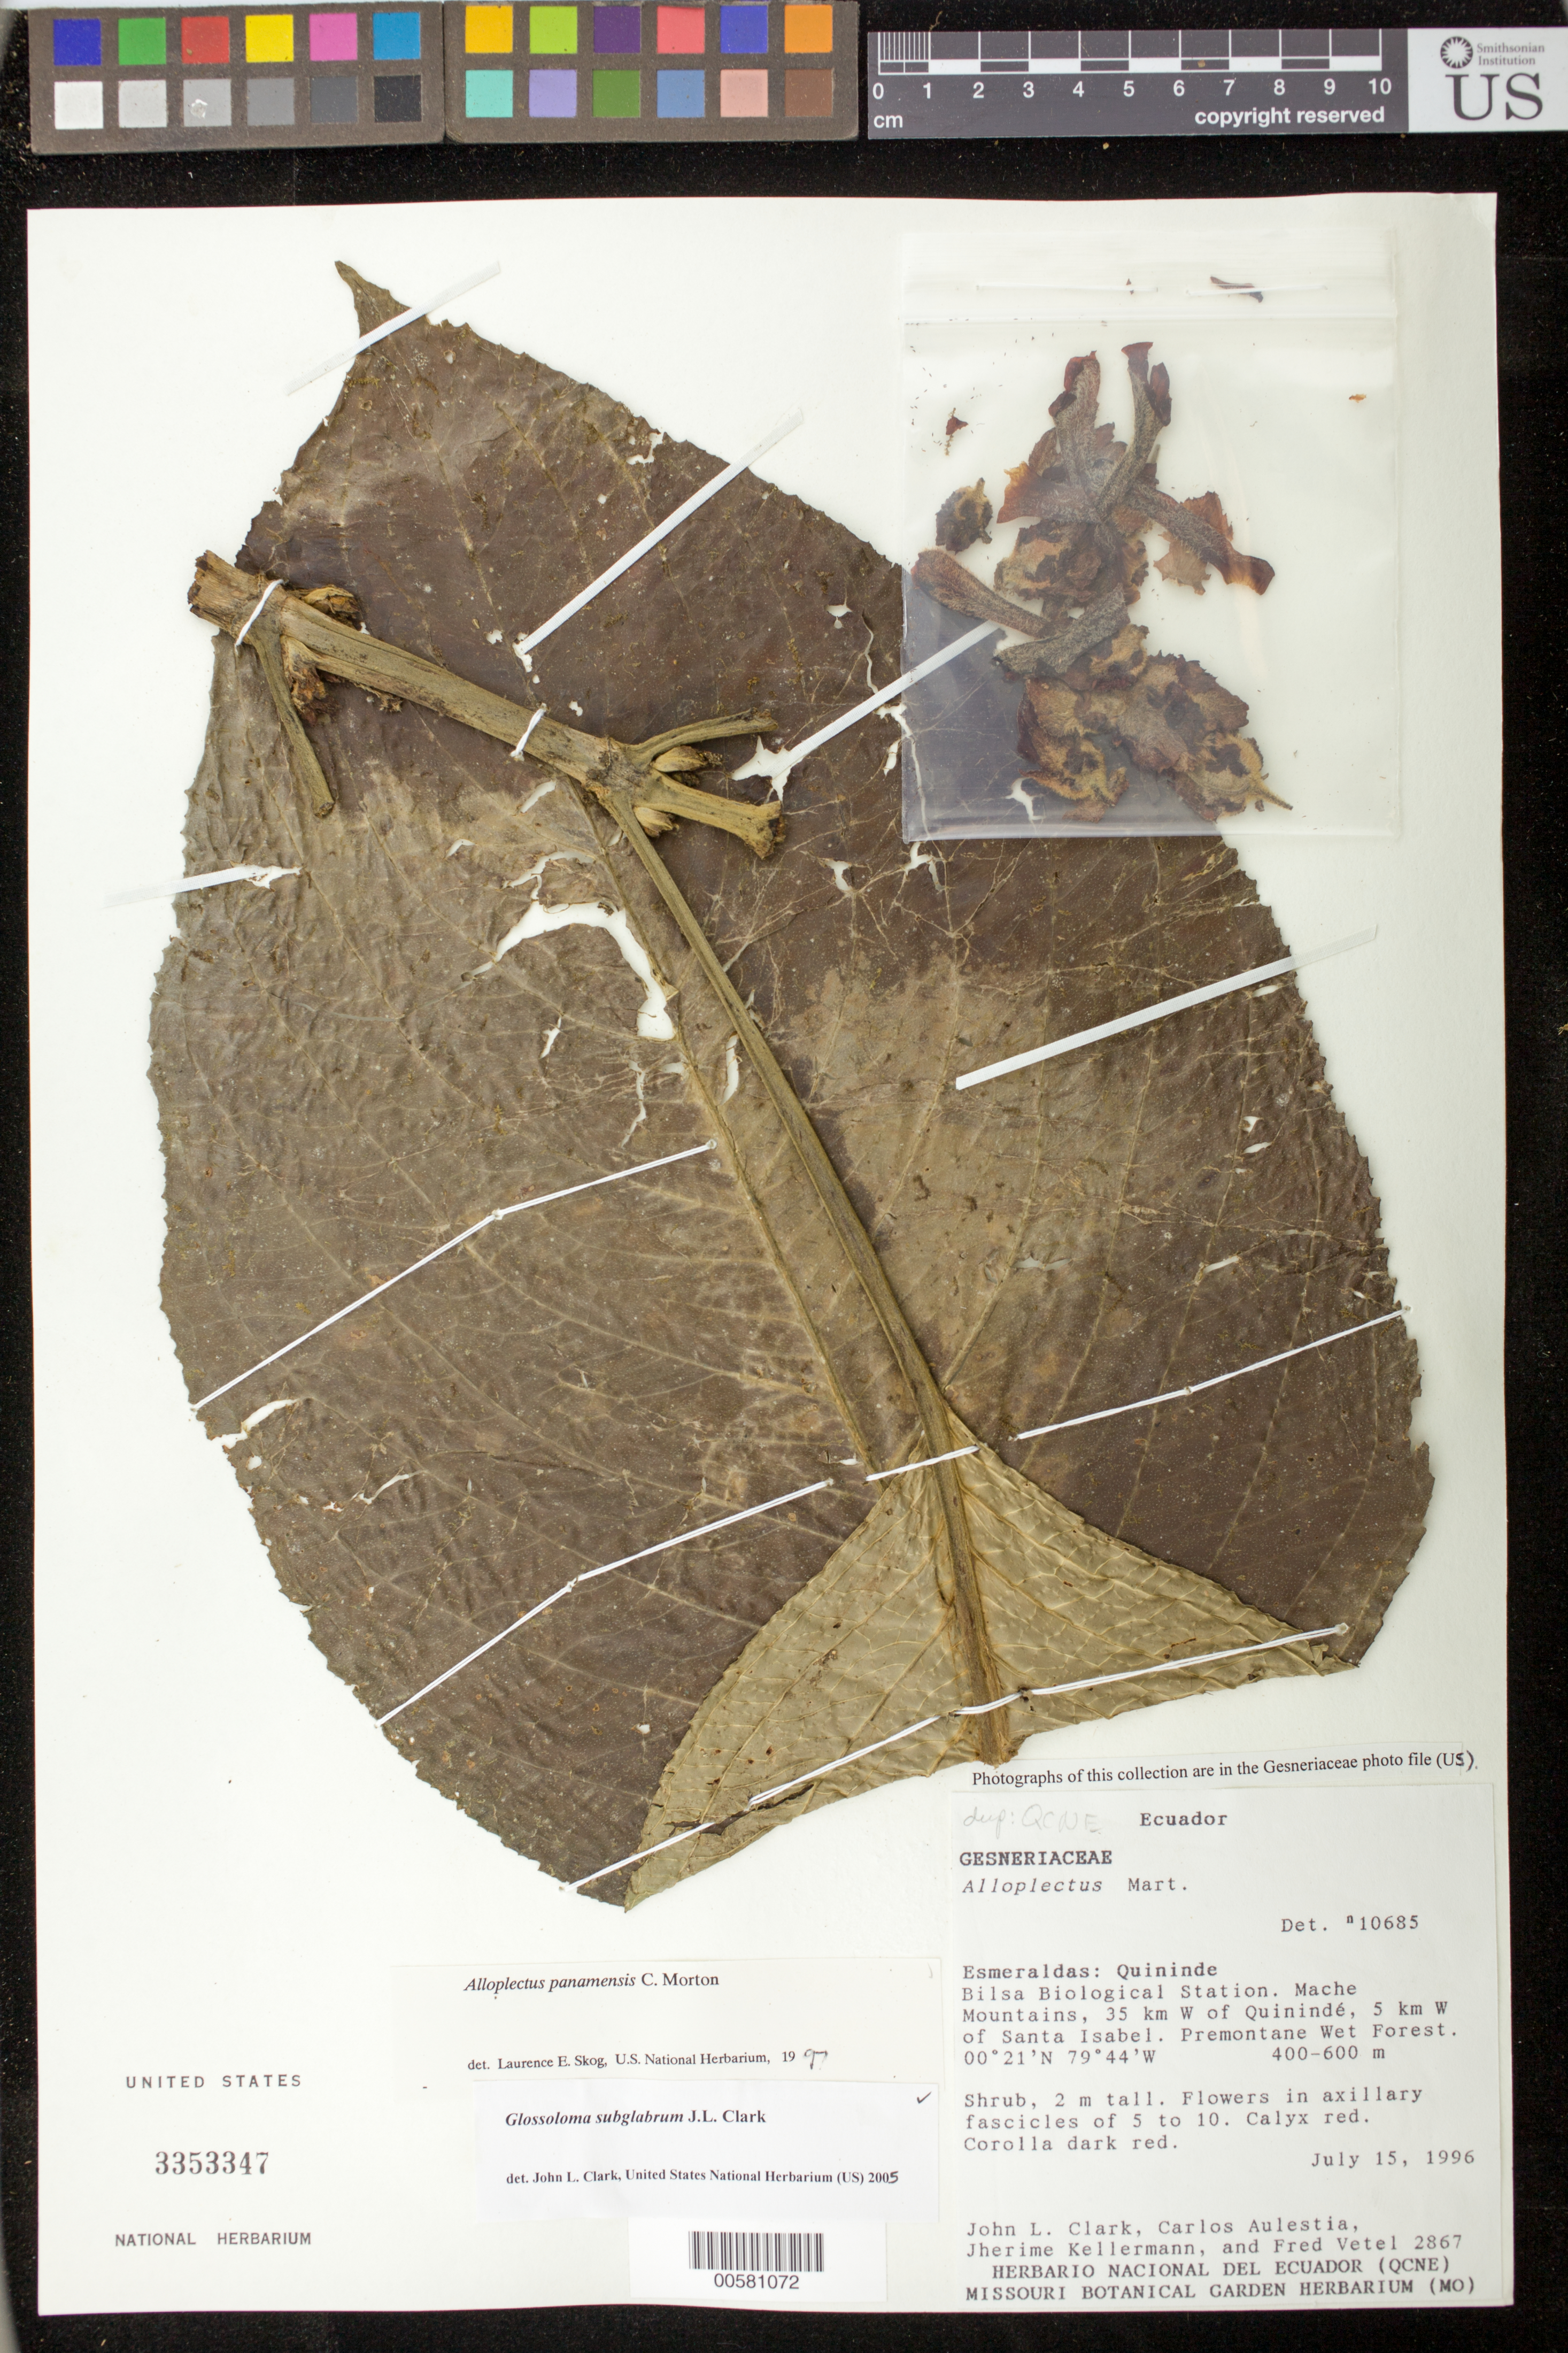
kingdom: Plantae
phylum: Tracheophyta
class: Magnoliopsida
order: Lamiales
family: Gesneriaceae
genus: Glossoloma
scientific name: Glossoloma subglabrum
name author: J.L. Clark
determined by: Clark, J. L., (SEL), The Marie Selby Botanical Garden (UNITED STATES)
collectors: J. L. Clark, C. Aulestia, J. Kellermann & F. Vetel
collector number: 2867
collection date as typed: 15 Jul 1996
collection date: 1996-07-15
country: Ecuador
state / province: Esmeraldas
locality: Quininde, Bilsa Biological Station, Mache Mountains, 35 km W of Quinindé, 5 km W of Santa Isabel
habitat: Premontane wet forest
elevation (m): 400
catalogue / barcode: US 3353347